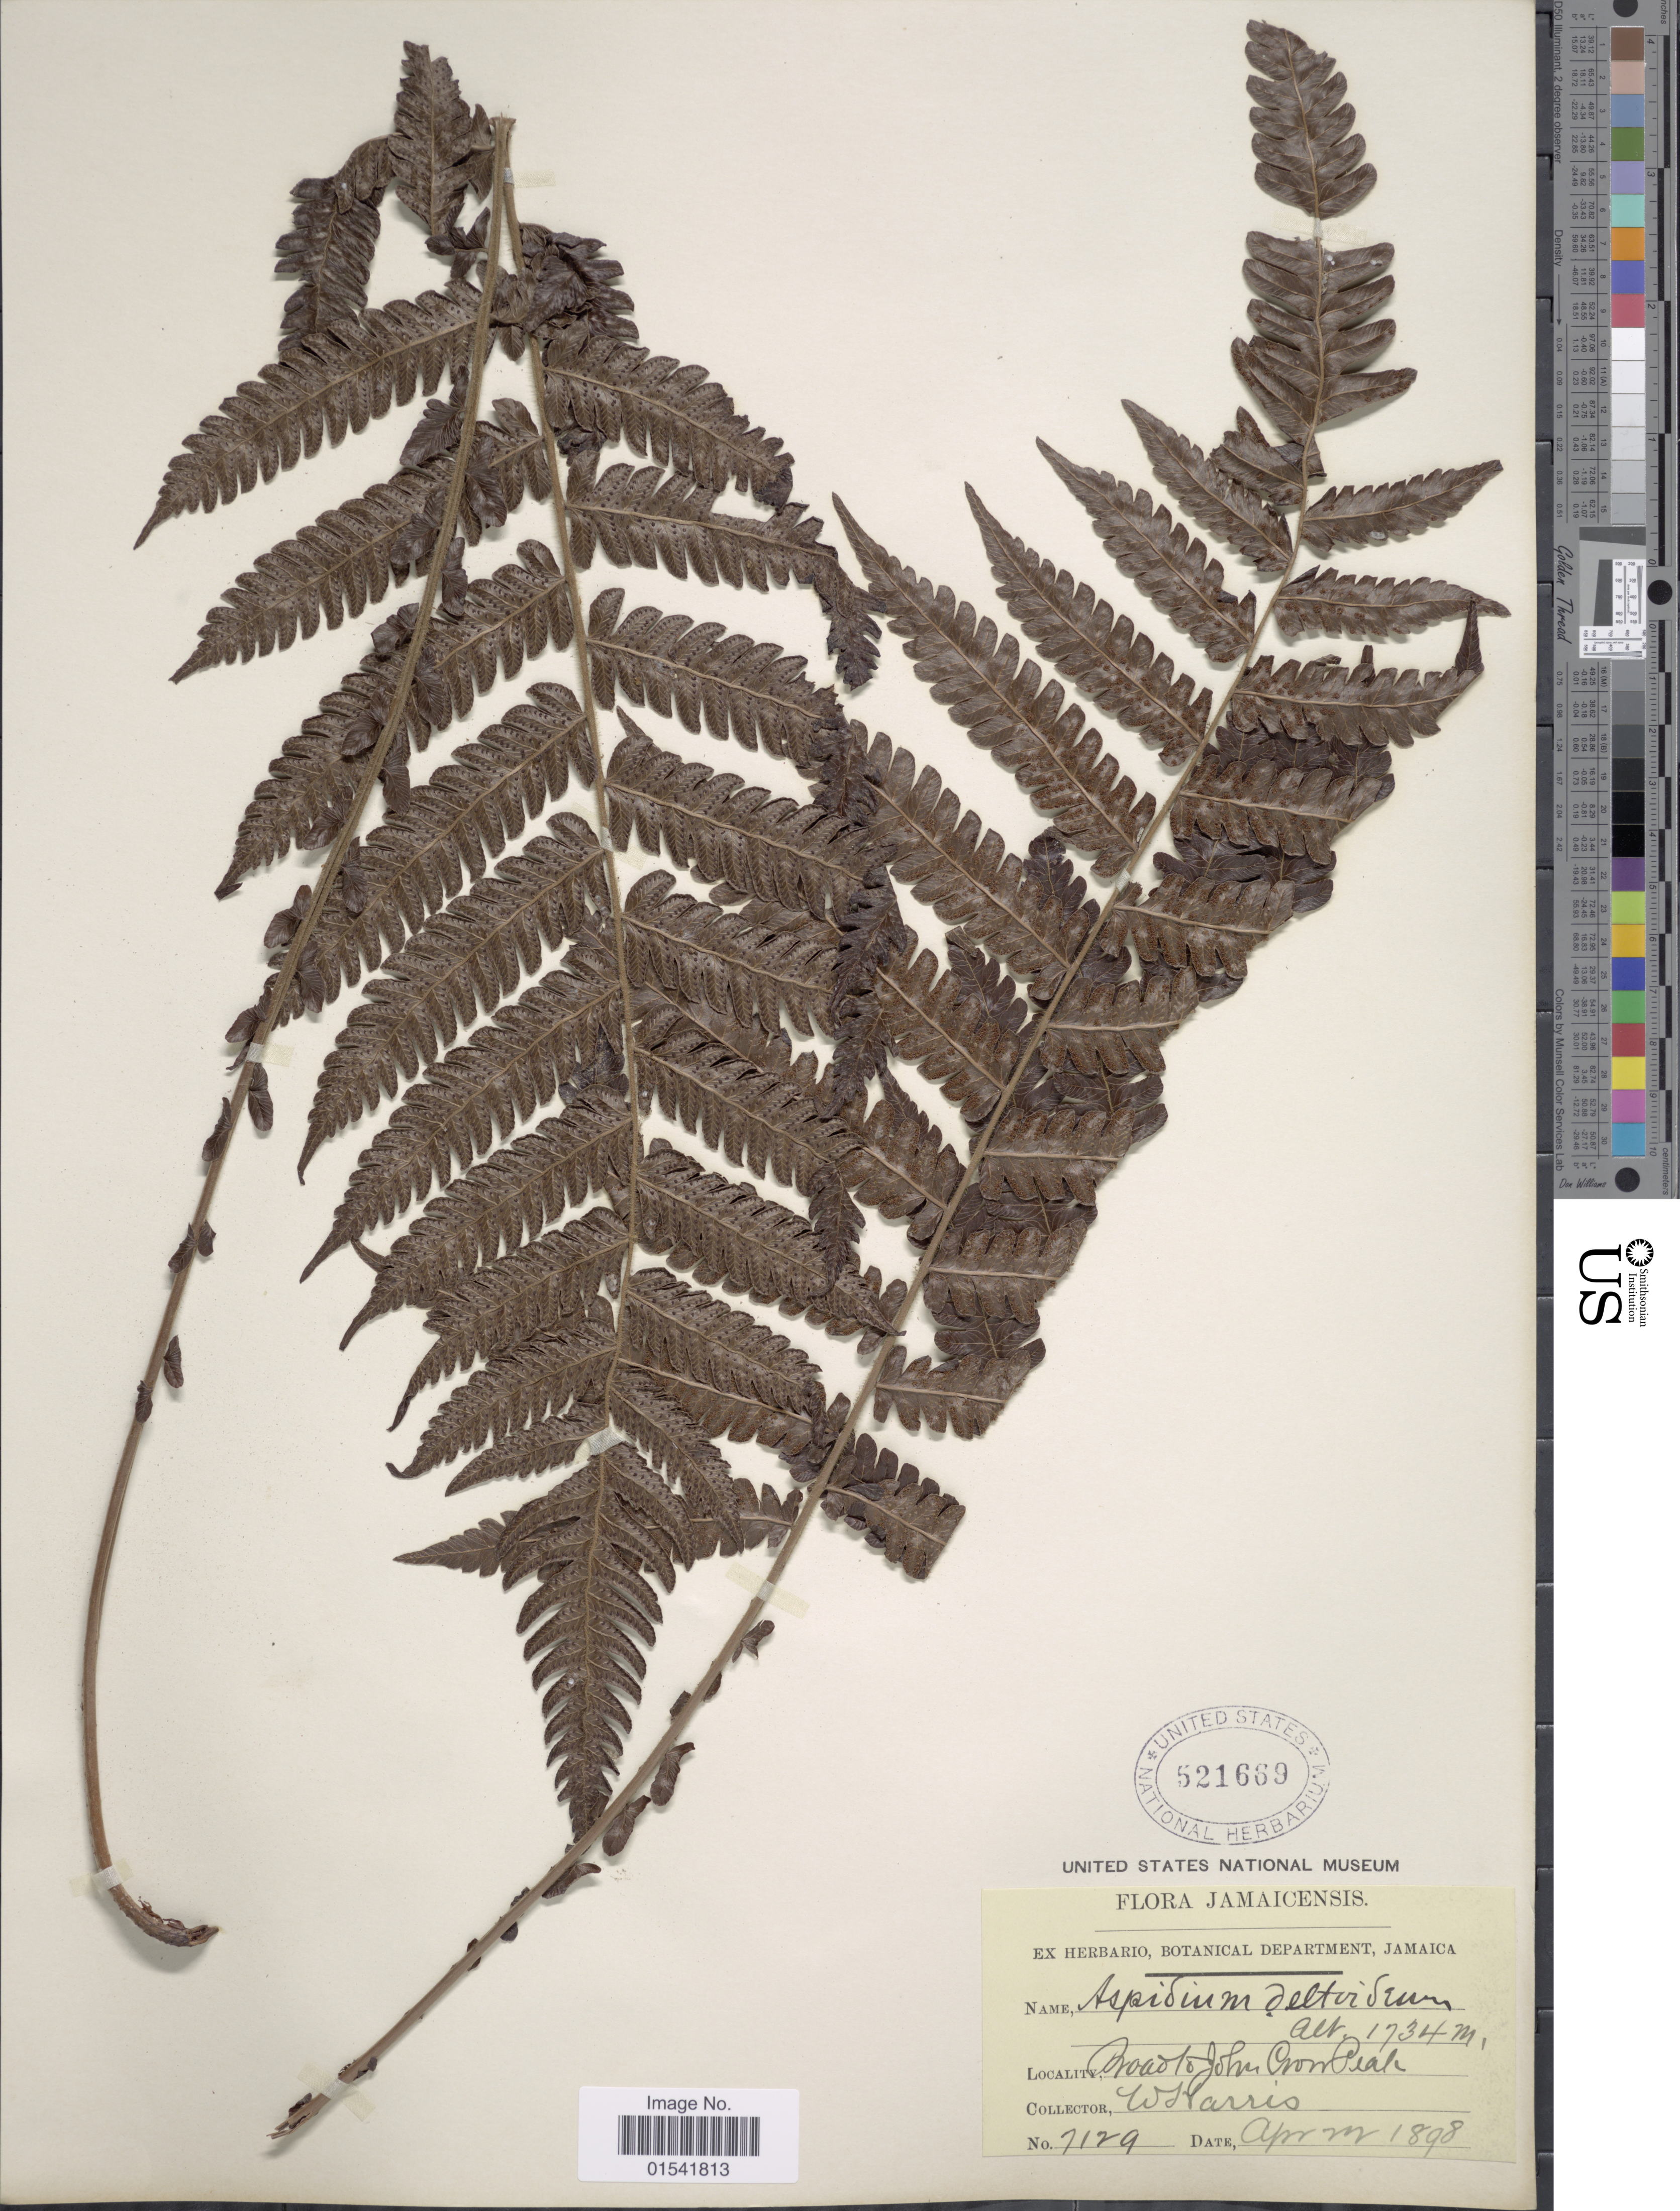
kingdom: Plantae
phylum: Tracheophyta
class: Polypodiopsida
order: Polypodiales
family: Thelypteridaceae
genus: Steiropteris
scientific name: Steiropteris deltoidea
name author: (Sw.) Pic. Serm.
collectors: W. Harris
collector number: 7129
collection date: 1898-04-22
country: Jamaica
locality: Broad to John Crow Peak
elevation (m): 1734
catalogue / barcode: US 521669